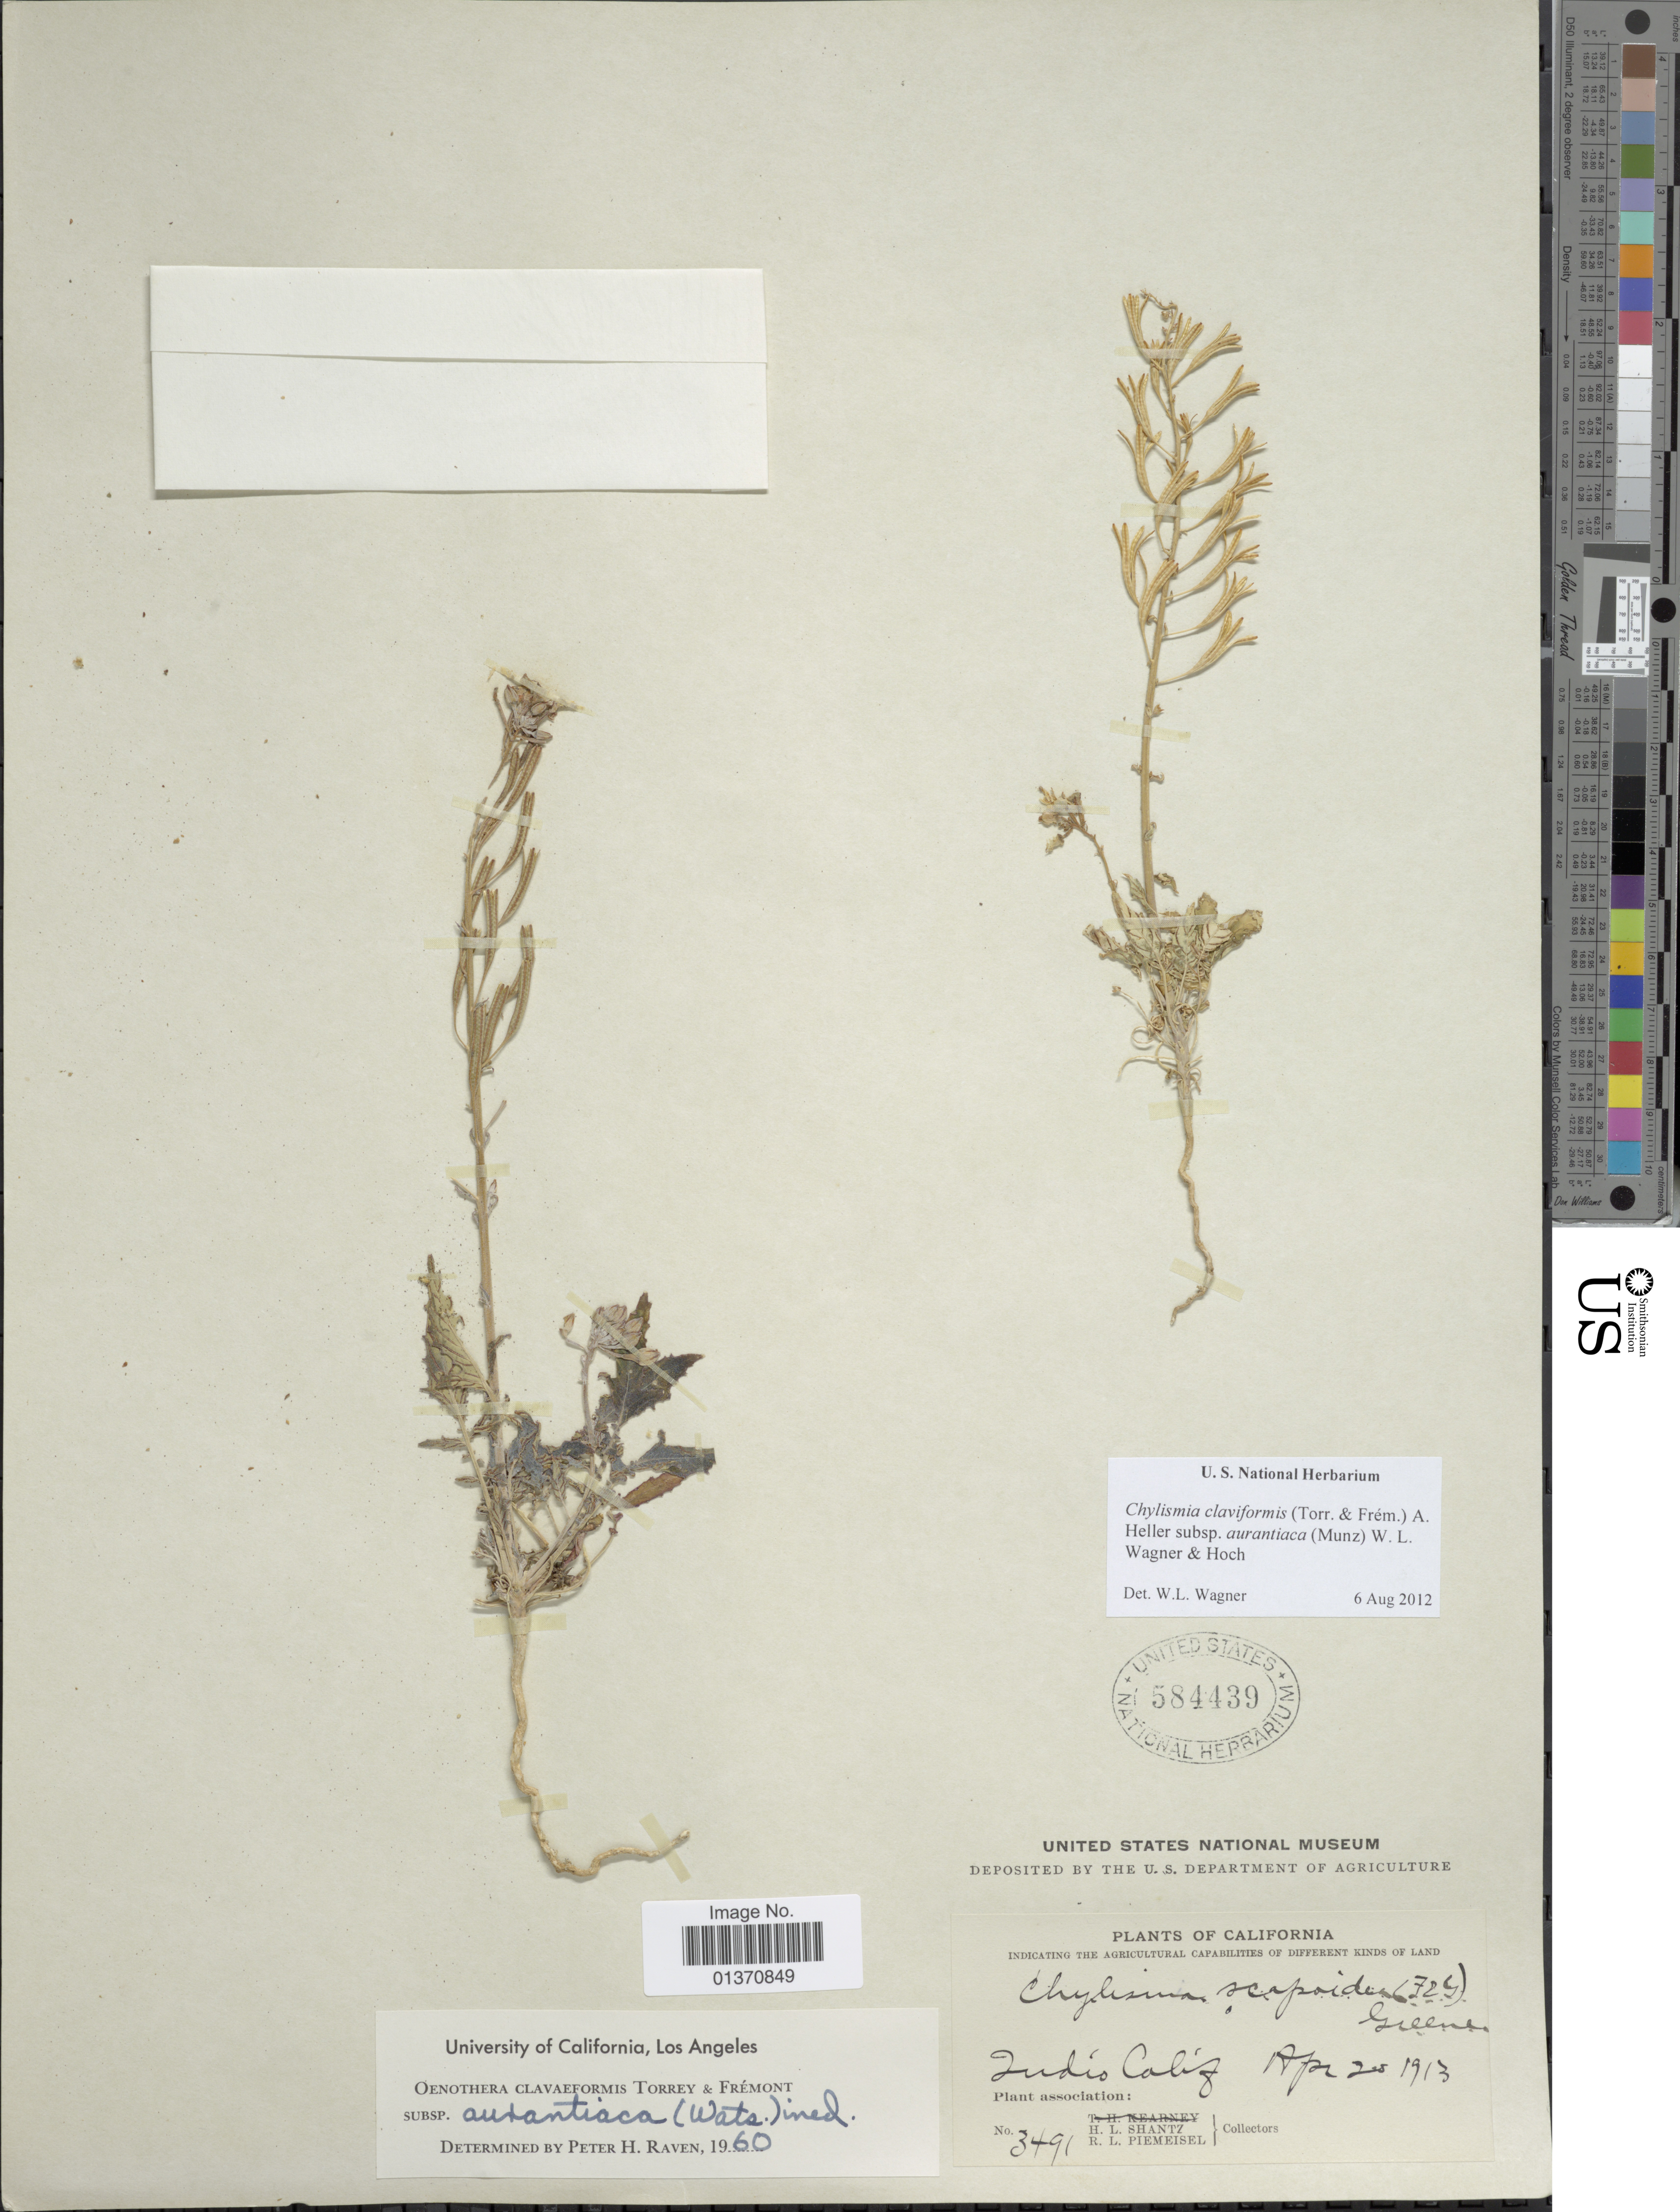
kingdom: Plantae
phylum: Tracheophyta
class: Magnoliopsida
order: Myrtales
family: Onagraceae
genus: Chylismia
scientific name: Chylismia claviformis subsp. aurantiaca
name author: (Munz) W.L. Wagner & Hoch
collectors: H. Shantz & R. L. Piemeisel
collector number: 3491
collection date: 1913-04-20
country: United States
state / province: California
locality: Judio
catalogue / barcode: US 584439